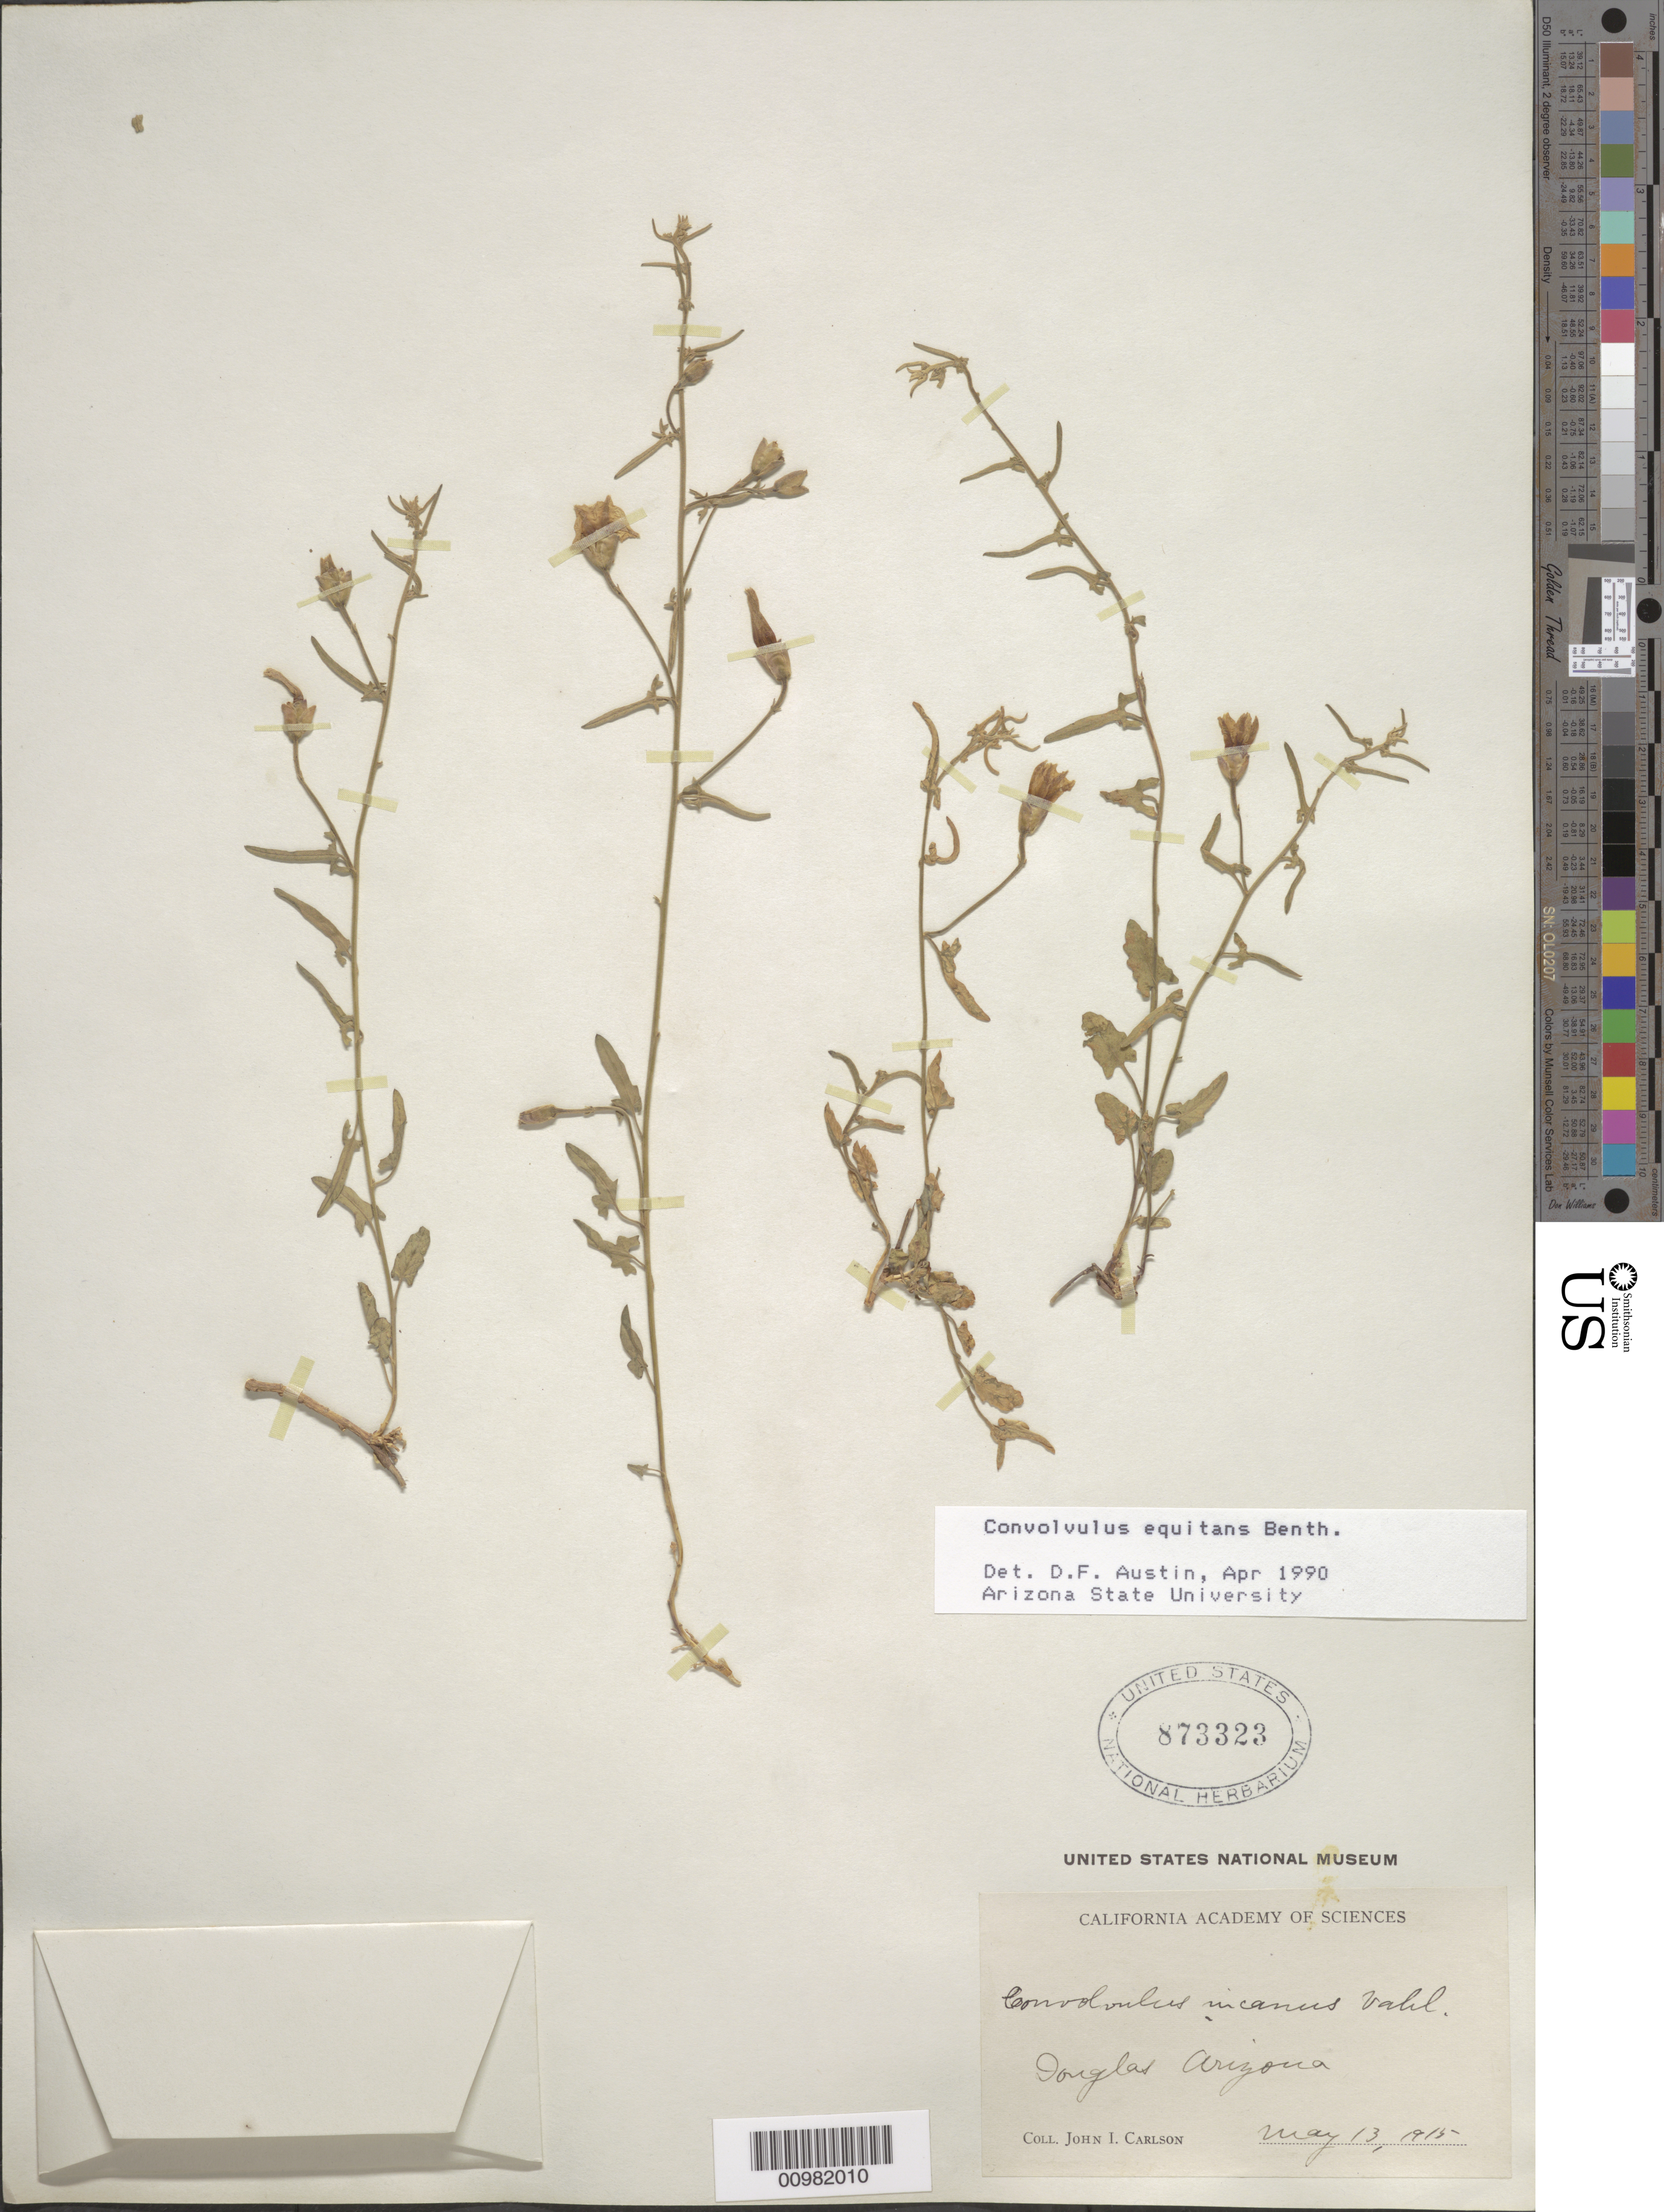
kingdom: Plantae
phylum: Tracheophyta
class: Magnoliopsida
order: Solanales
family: Convolvulaceae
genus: Convolvulus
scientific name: Convolvulus equitans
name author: Benth.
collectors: J. Carlson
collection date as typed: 13 May 1915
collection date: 1915-05-13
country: United States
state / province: Arizona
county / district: Cochise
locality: Douglas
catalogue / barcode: US 873323